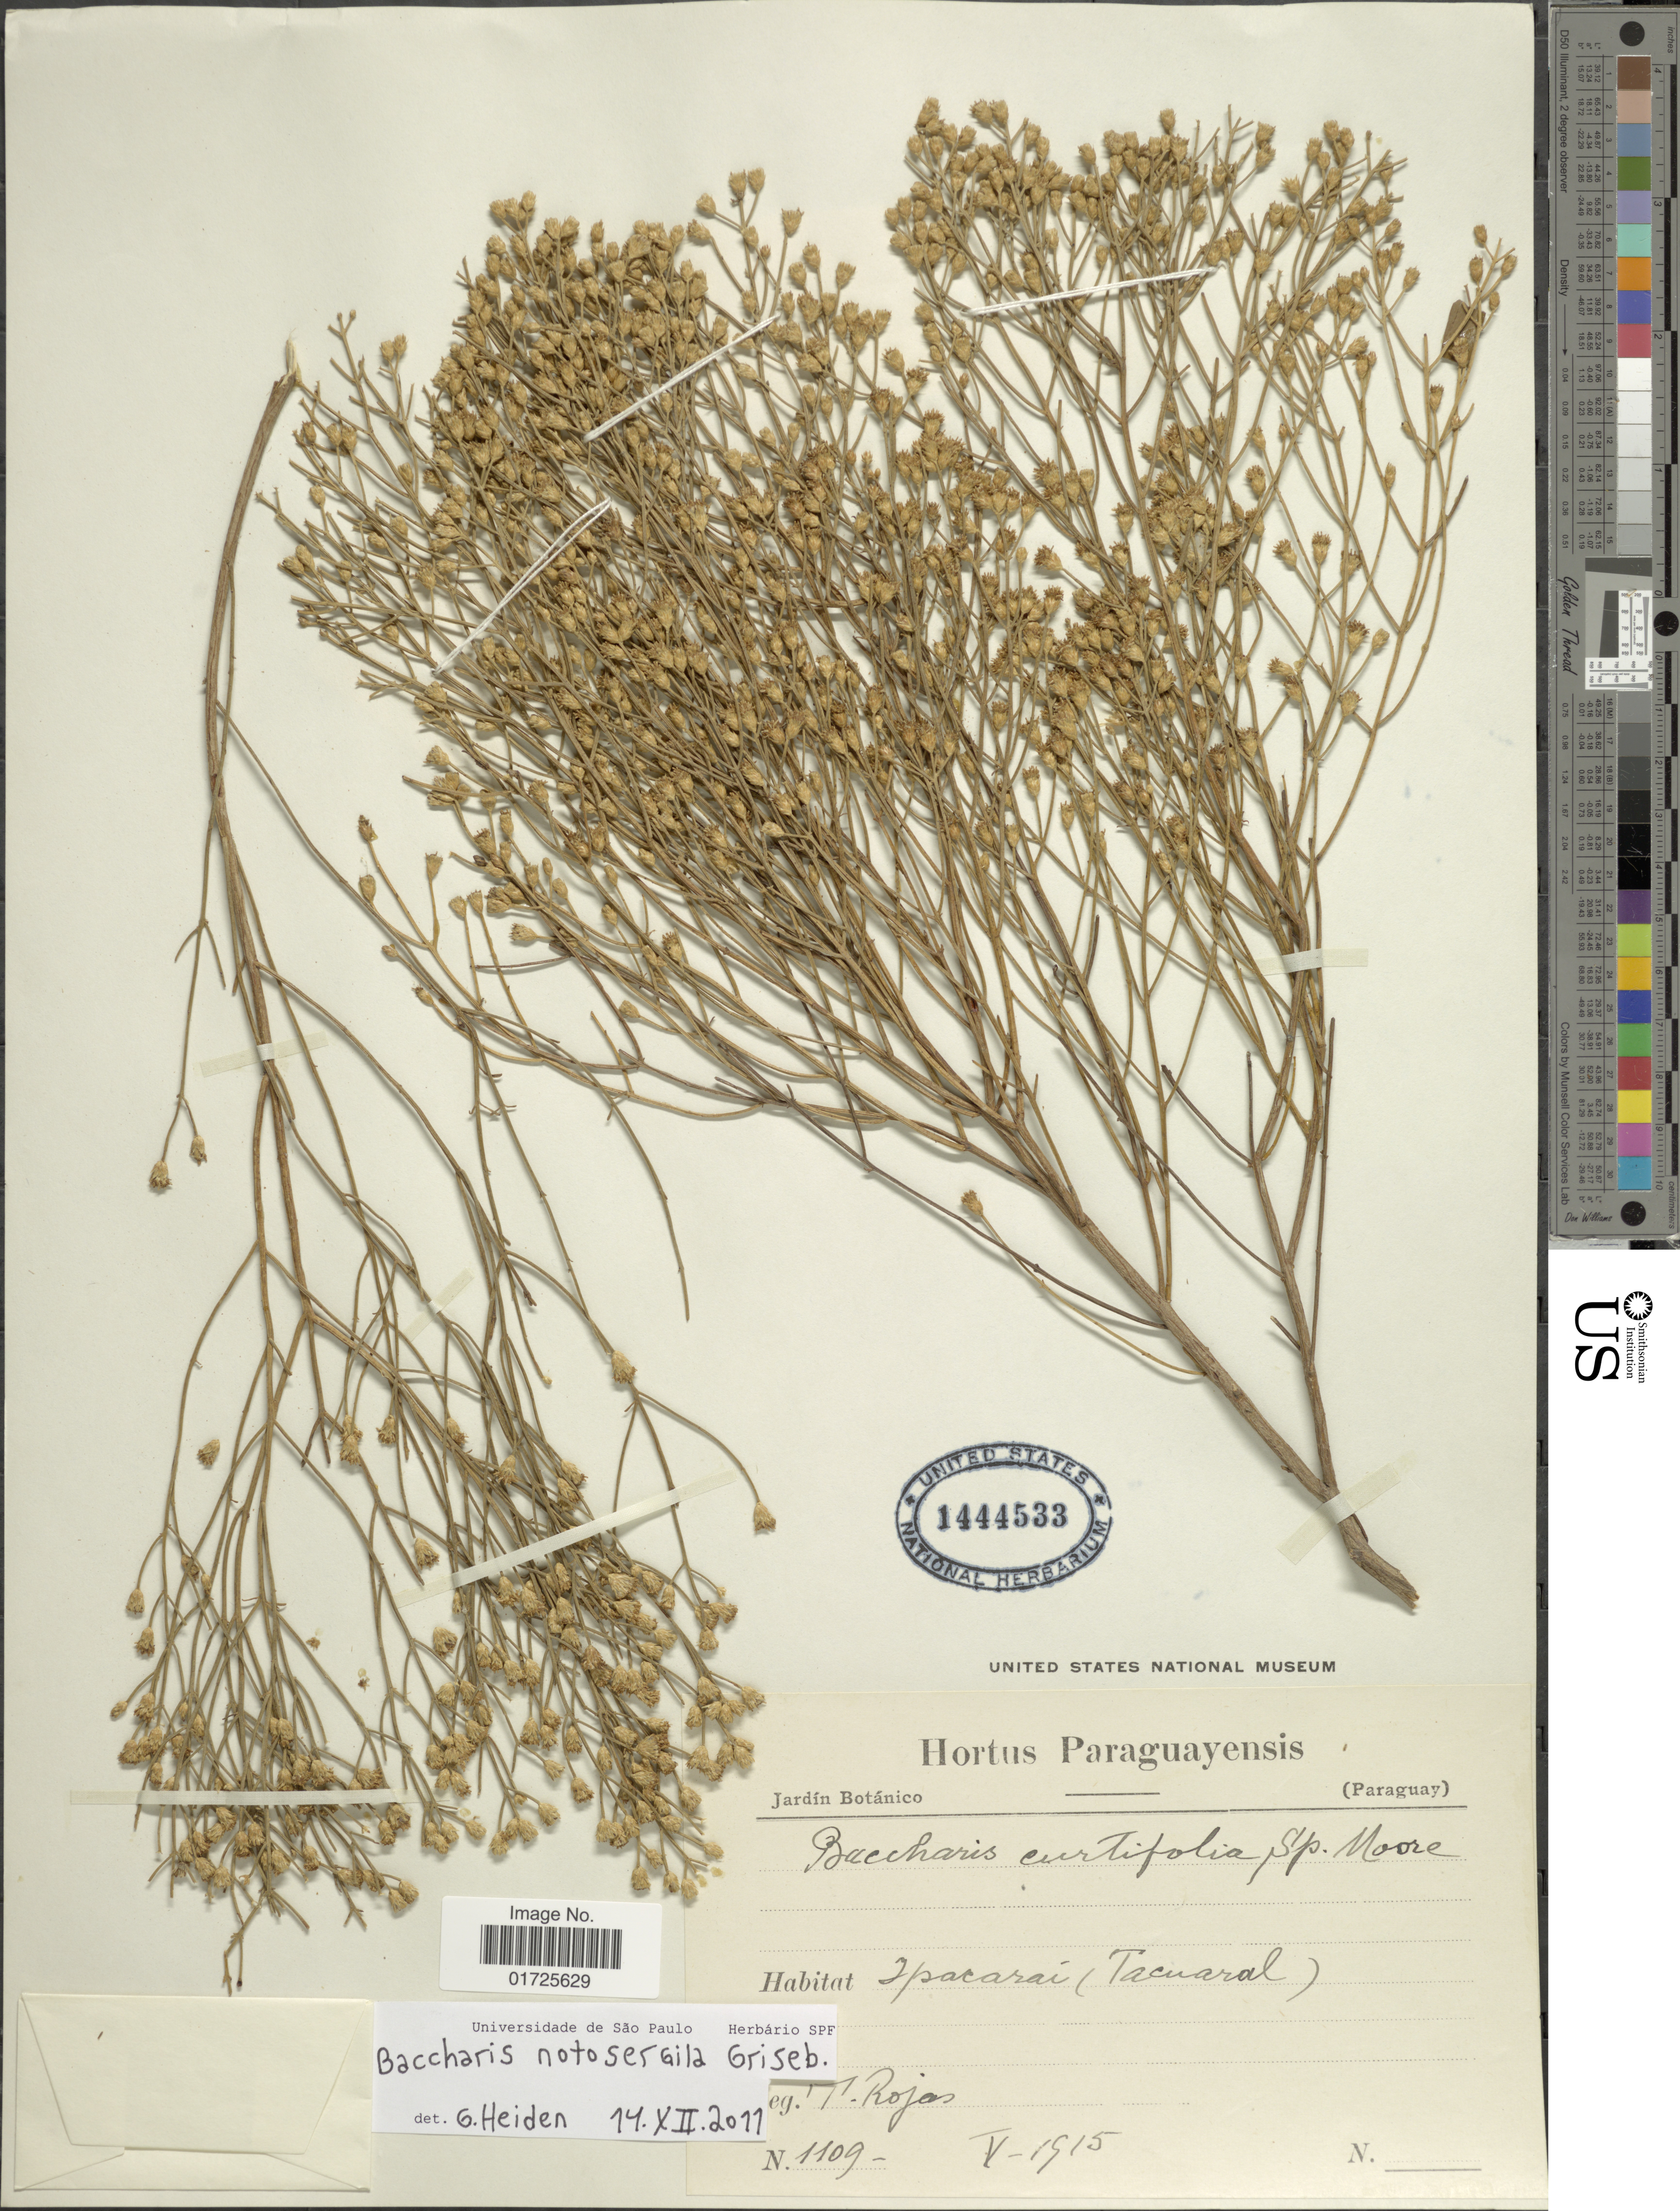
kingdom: Plantae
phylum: Tracheophyta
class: Magnoliopsida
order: Asterales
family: Asteraceae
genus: Baccharis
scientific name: Baccharis notosergila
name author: Griseb.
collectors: T. Rojas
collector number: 1109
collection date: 1915-05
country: Paraguay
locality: Ipacarai (Tacuaral)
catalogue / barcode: US 1444533